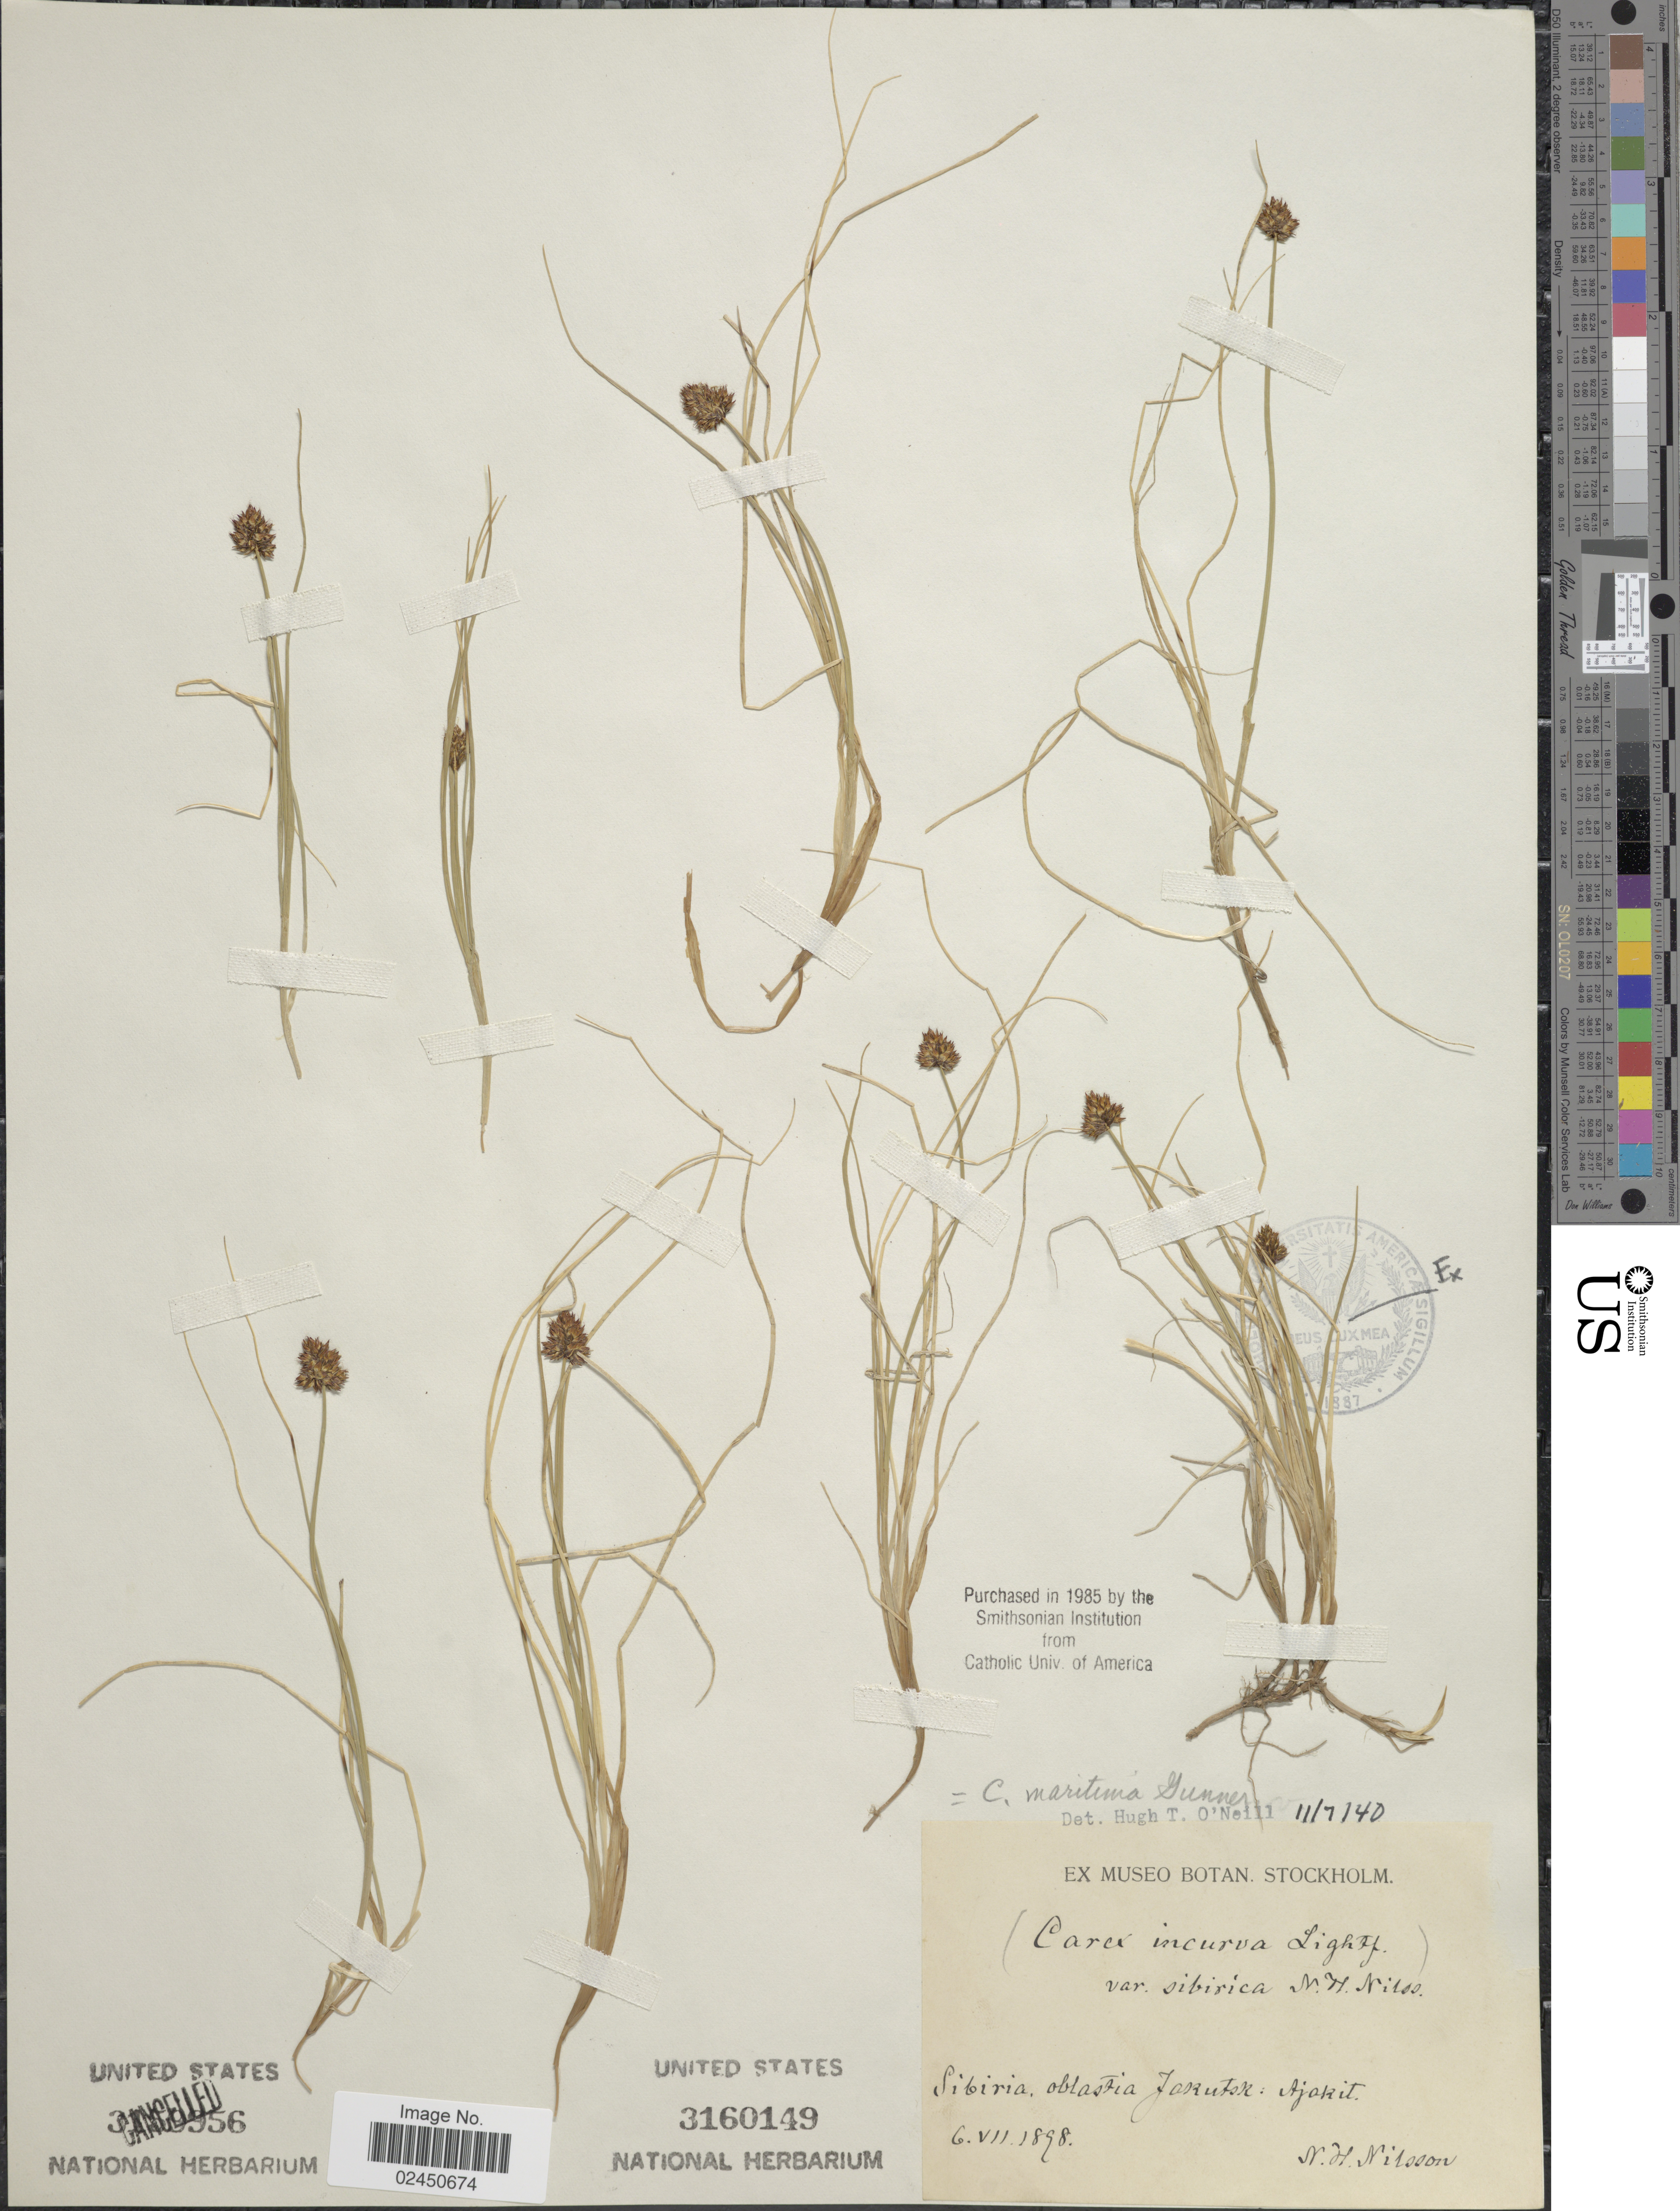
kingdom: Plantae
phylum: Tracheophyta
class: Liliopsida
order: Poales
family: Cyperaceae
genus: Carex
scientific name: Carex maritima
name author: Gunnerus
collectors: N. H. Nilsson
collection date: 1898-07-06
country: Russian Federation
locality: Sibiria, oblastia Jakutsk: Ajarit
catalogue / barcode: US 3160149